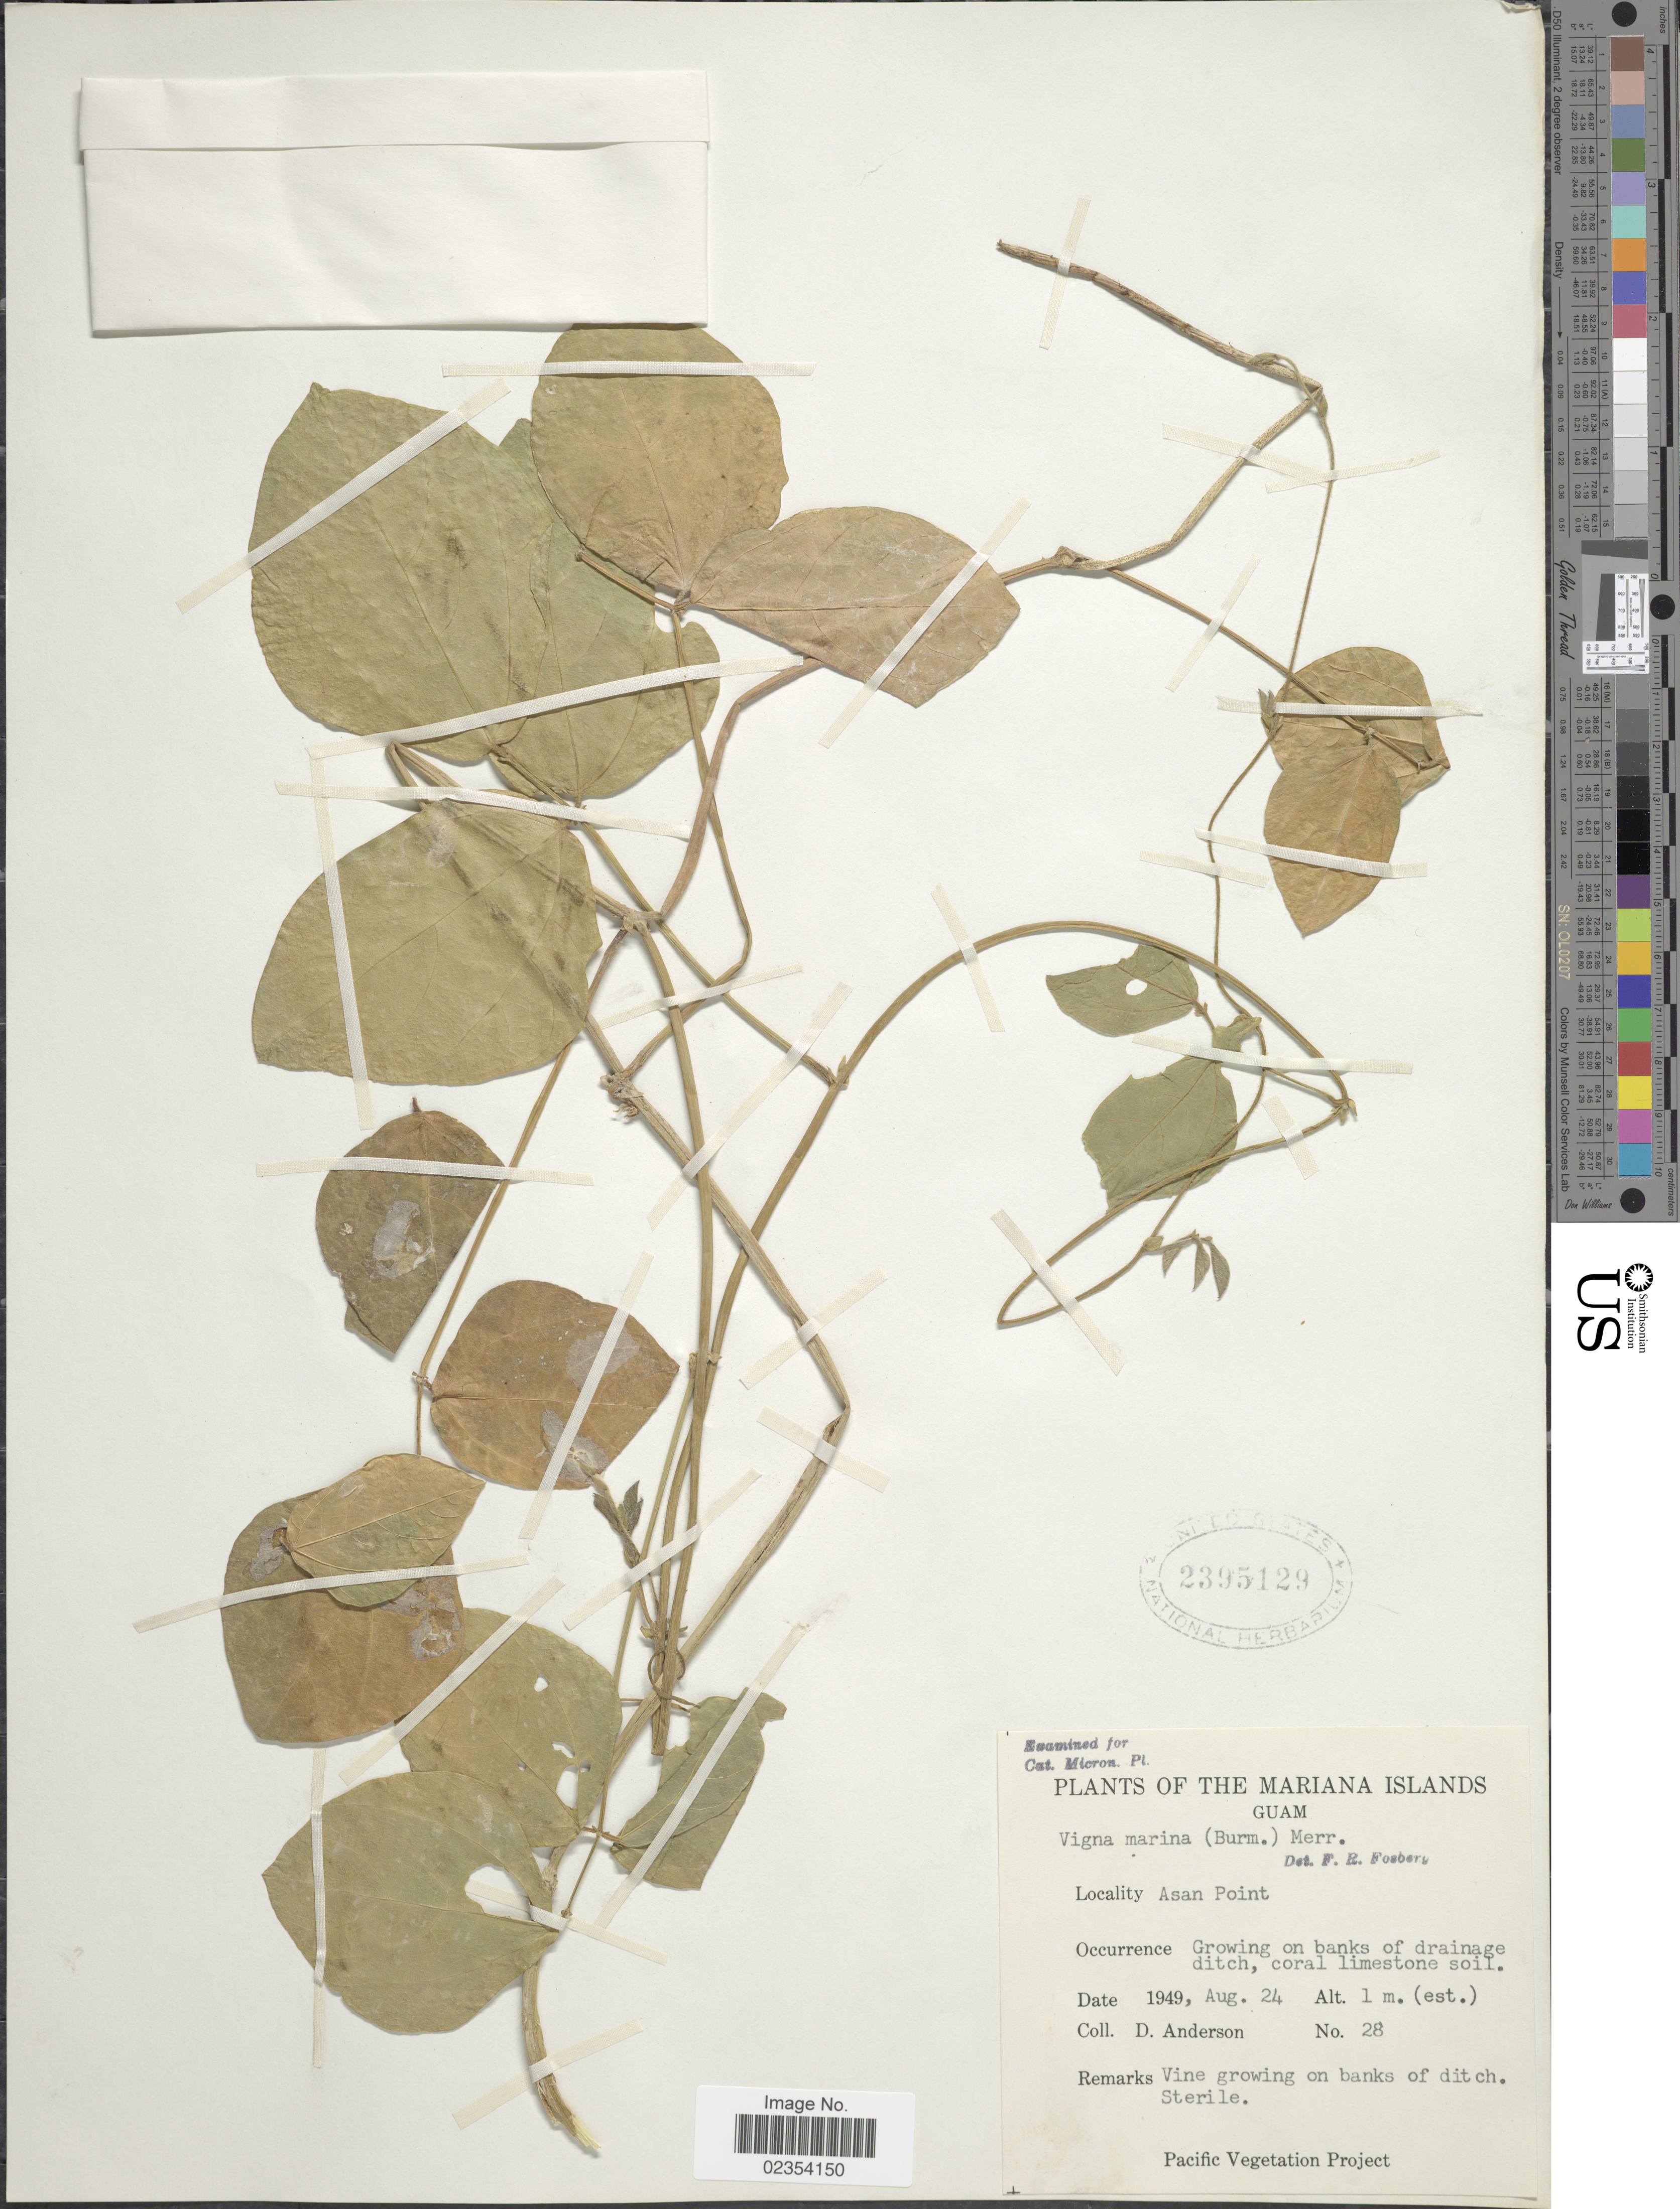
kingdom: Plantae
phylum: Tracheophyta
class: Magnoliopsida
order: Fabales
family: Fabaceae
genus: Vigna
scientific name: Vigna marina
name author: (Burm.) Merr.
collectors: D. Anderson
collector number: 28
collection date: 1949-08-24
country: Guam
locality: The Mariana Islands, Asan Point, on banks of drainage ditch.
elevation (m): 1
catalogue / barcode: US 2395129